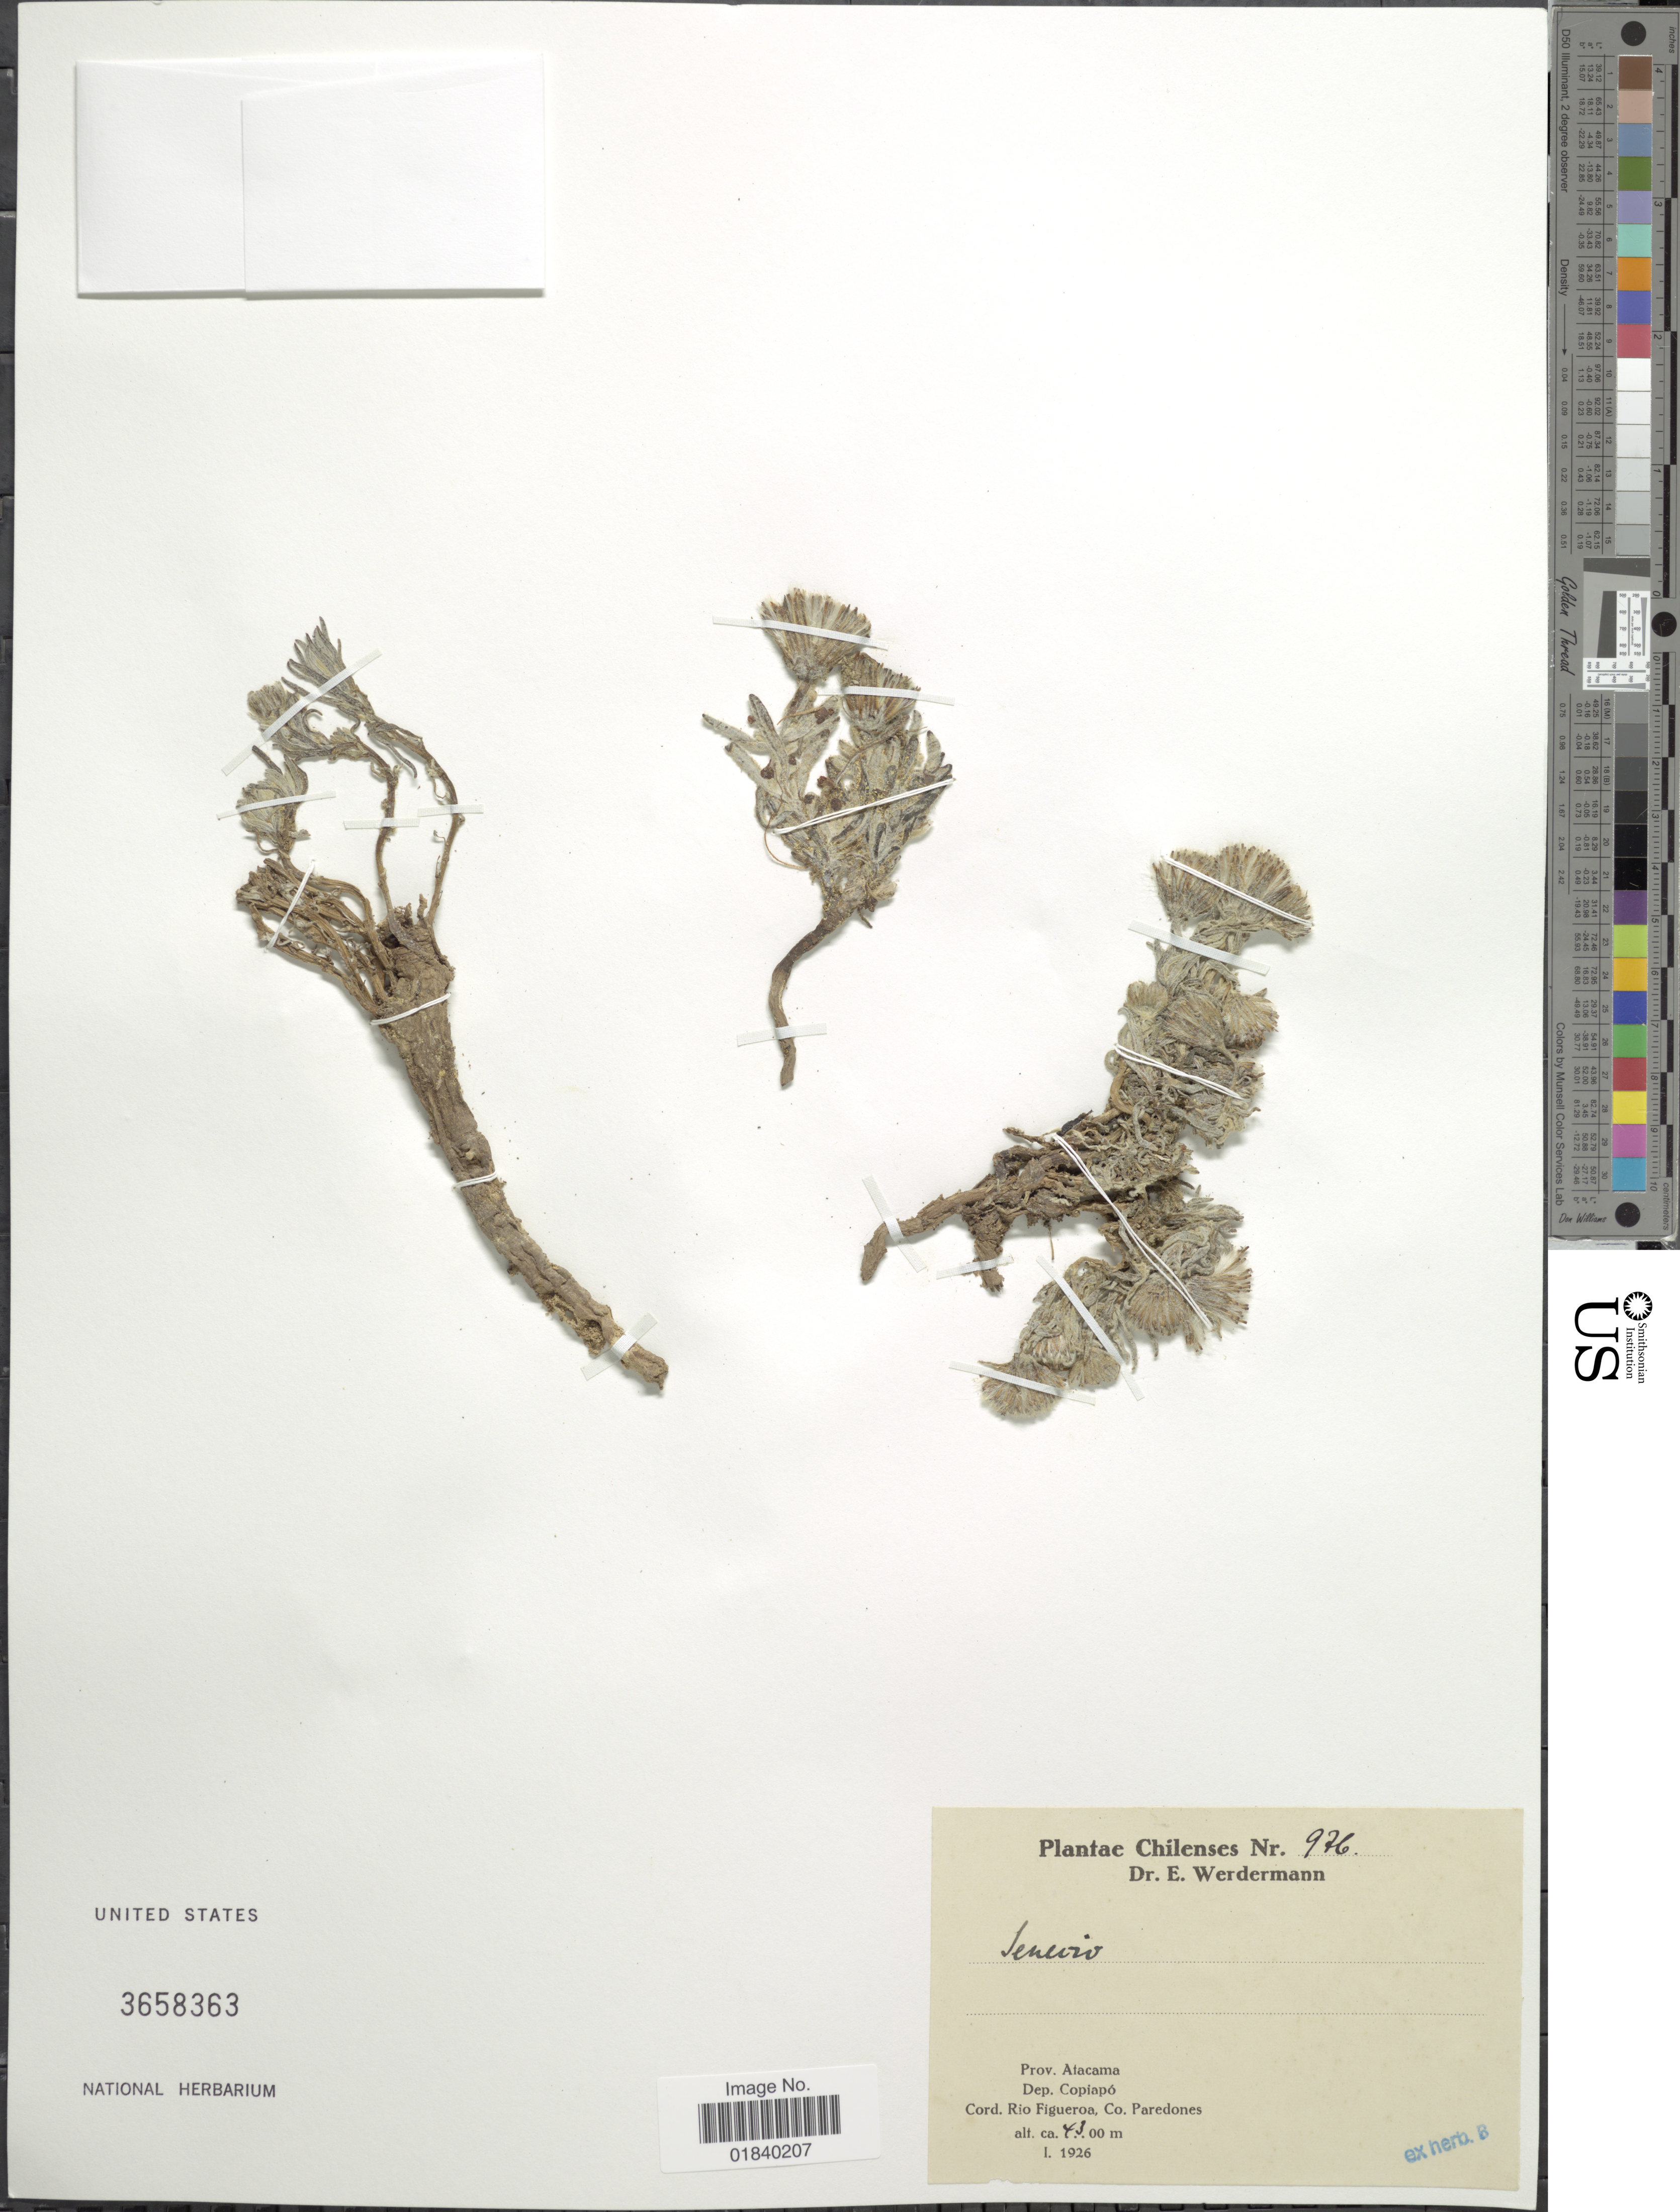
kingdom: Plantae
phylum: Tracheophyta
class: Magnoliopsida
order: Asterales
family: Asteraceae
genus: Senecio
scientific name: Senecio sp.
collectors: E. Werdermann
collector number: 976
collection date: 1926-01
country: Chile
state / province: Atacama (III)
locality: Dep. Copiapo. Cord. Rio Figueroa. Co. Paredones.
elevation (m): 4300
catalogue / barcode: US 3658363